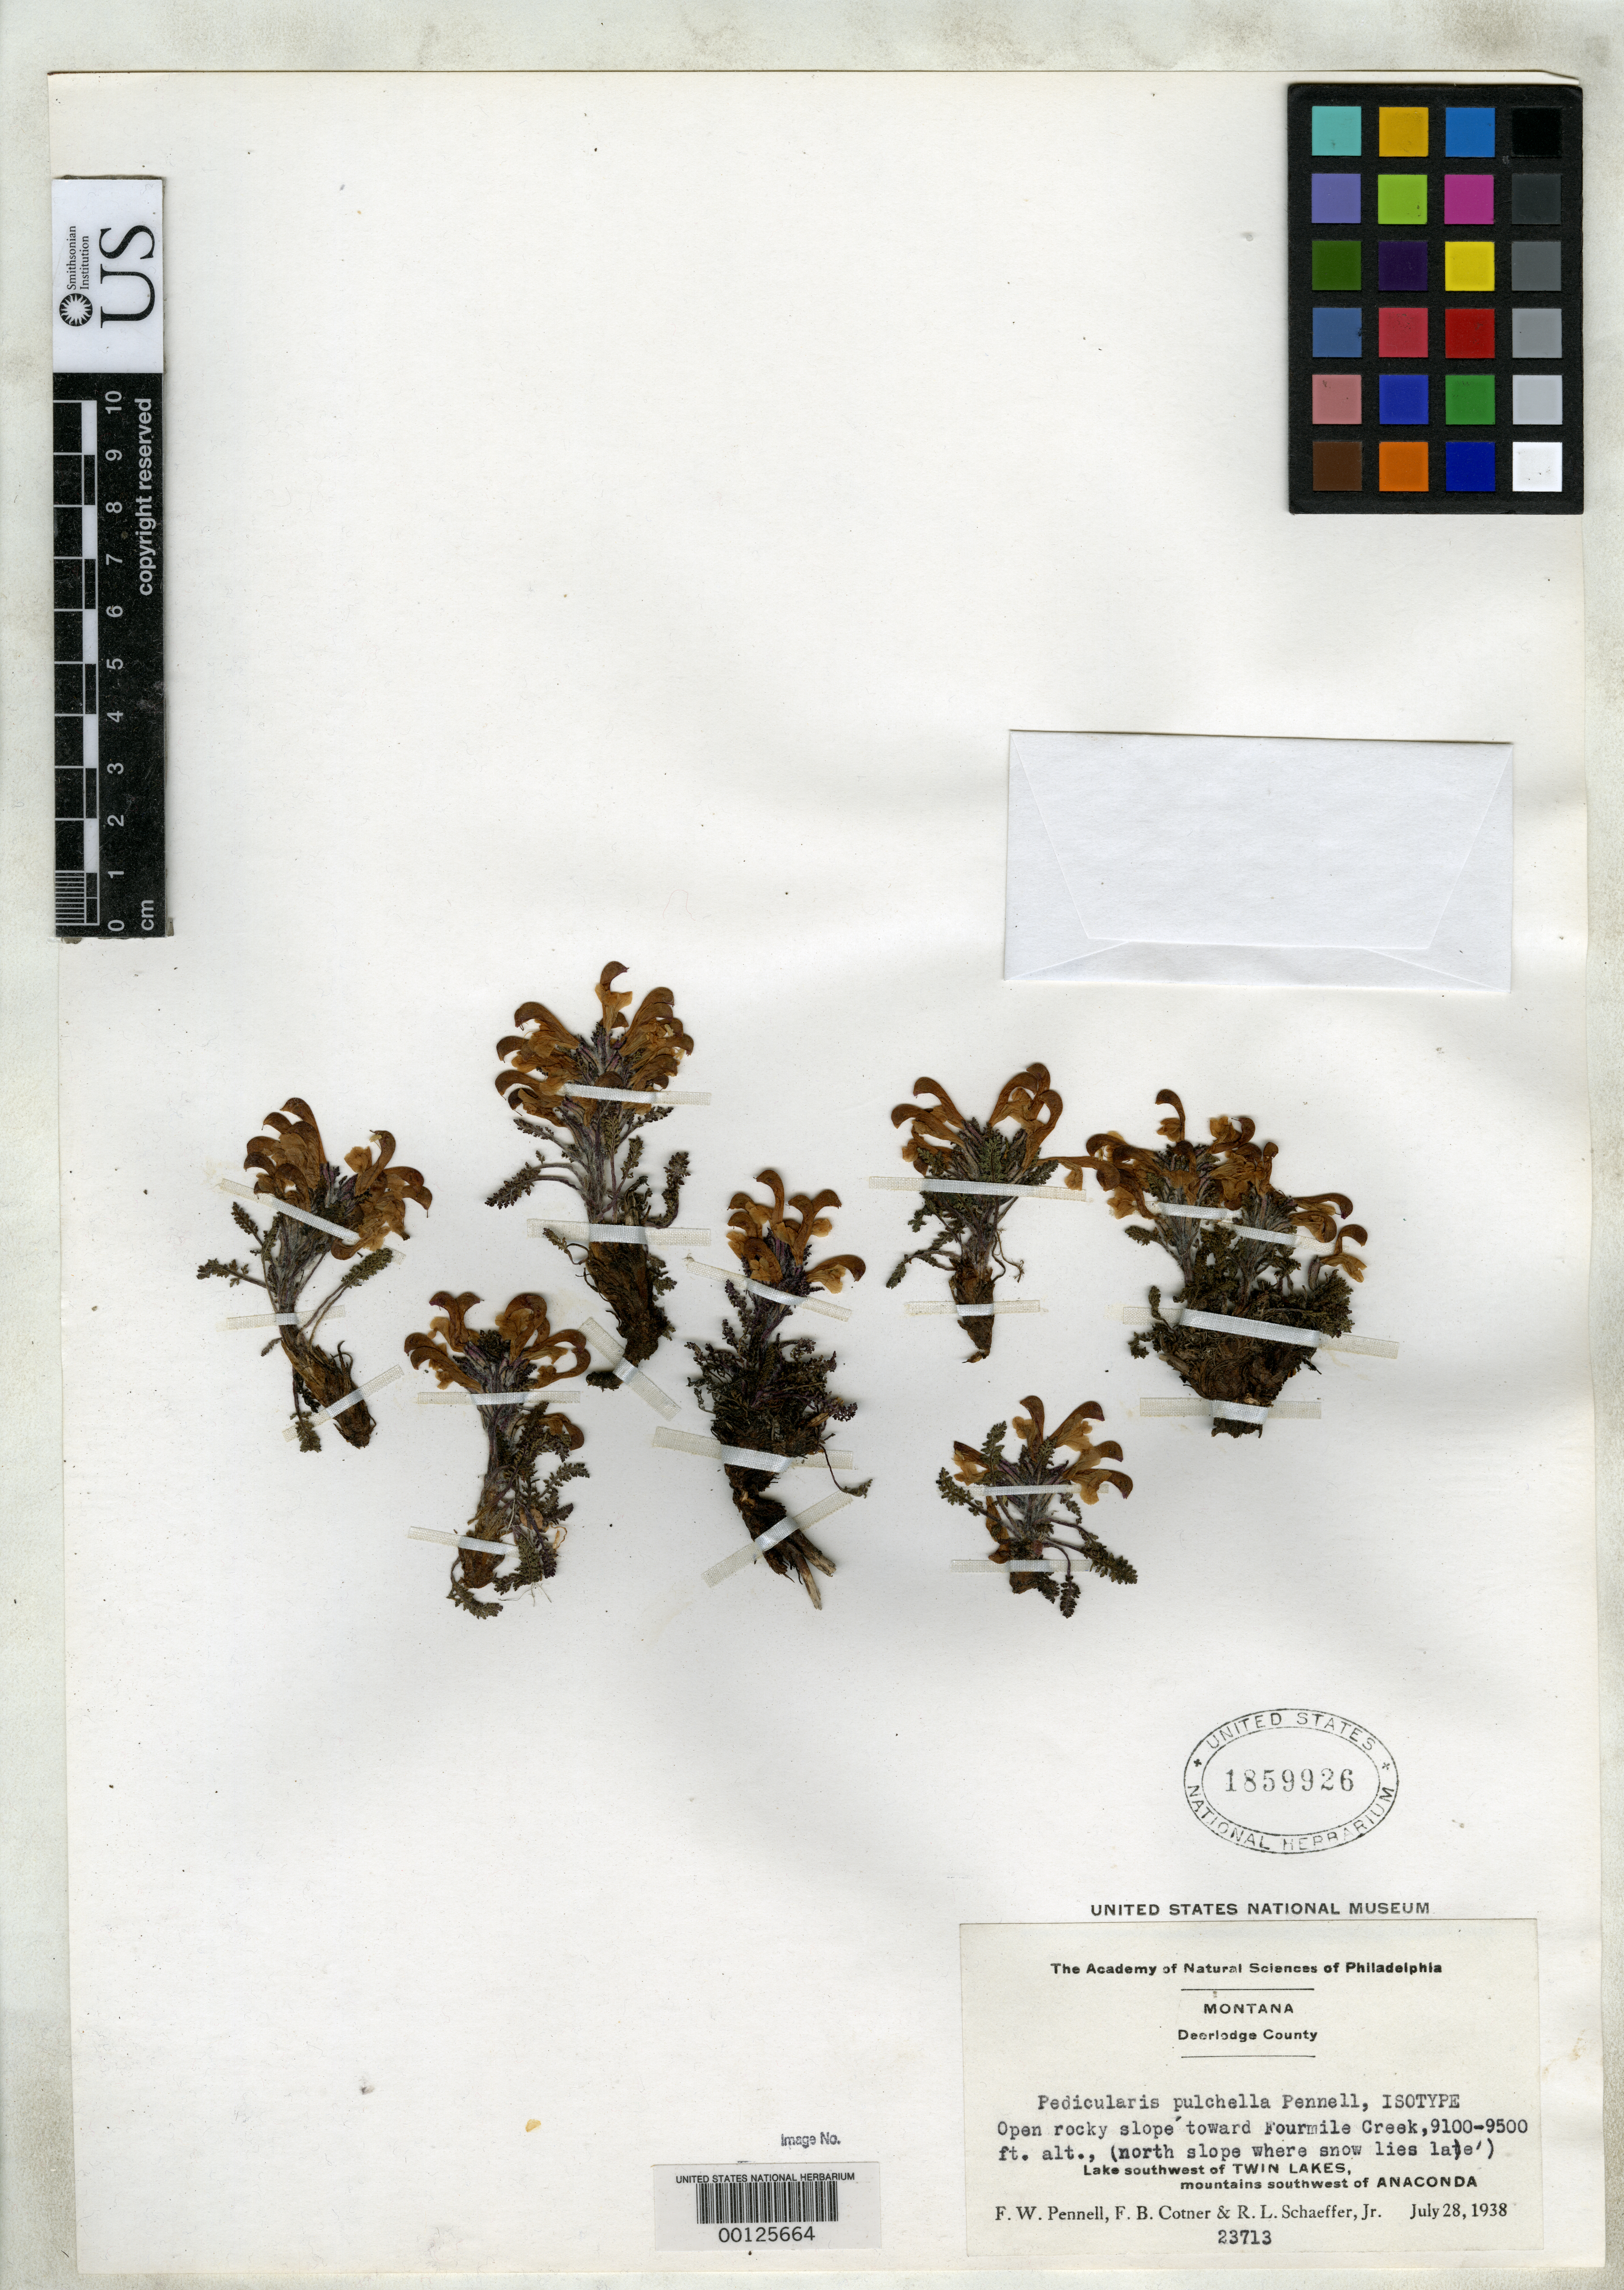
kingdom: Plantae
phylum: Tracheophyta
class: Magnoliopsida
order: Lamiales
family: Orobanchaceae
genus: Pedicularis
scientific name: Pedicularis pulchella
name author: Pennell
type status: Isotype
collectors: F. W. Pennell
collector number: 23713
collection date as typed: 28 Jul 1938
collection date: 1938-07-28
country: United States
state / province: Montana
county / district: Deer Lodge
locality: Anaconda.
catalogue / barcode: US 1859926